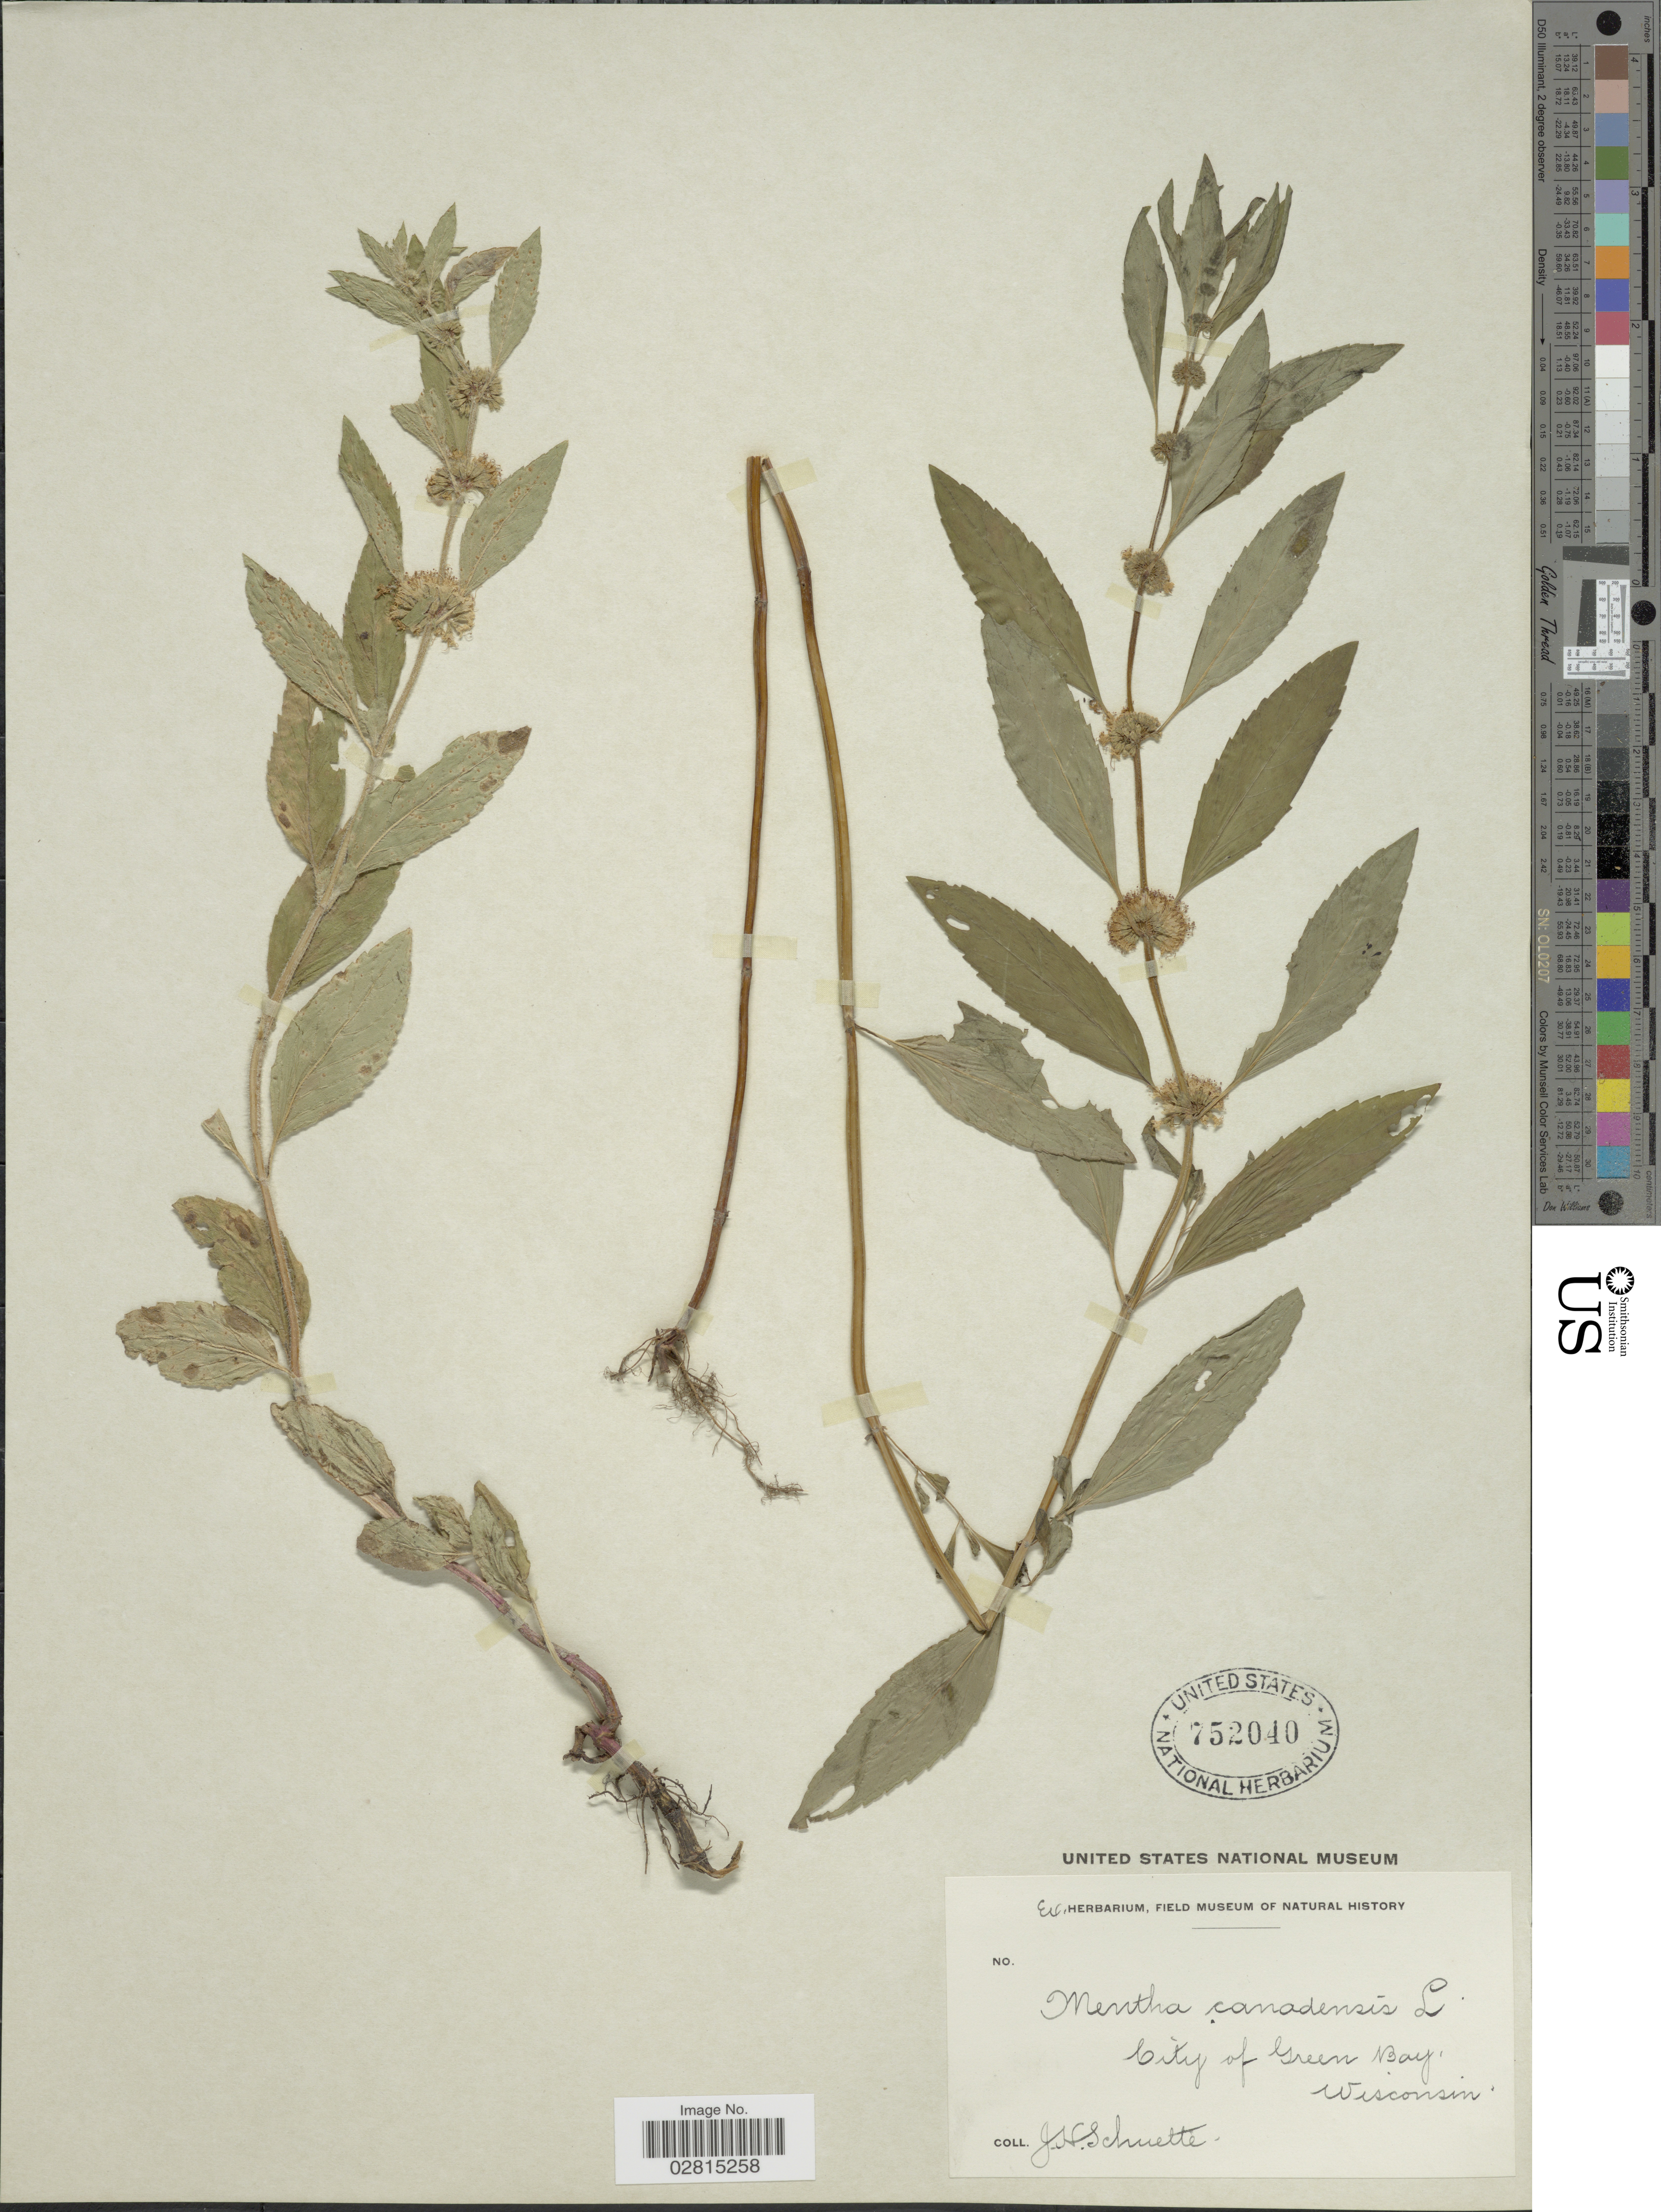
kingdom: Plantae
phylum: Tracheophyta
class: Magnoliopsida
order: Lamiales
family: Lamiaceae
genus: Mentha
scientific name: Mentha canadensis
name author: L.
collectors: J. H. Schuette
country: United States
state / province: Wisconsin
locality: City of Green Bay.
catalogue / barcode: US 752040